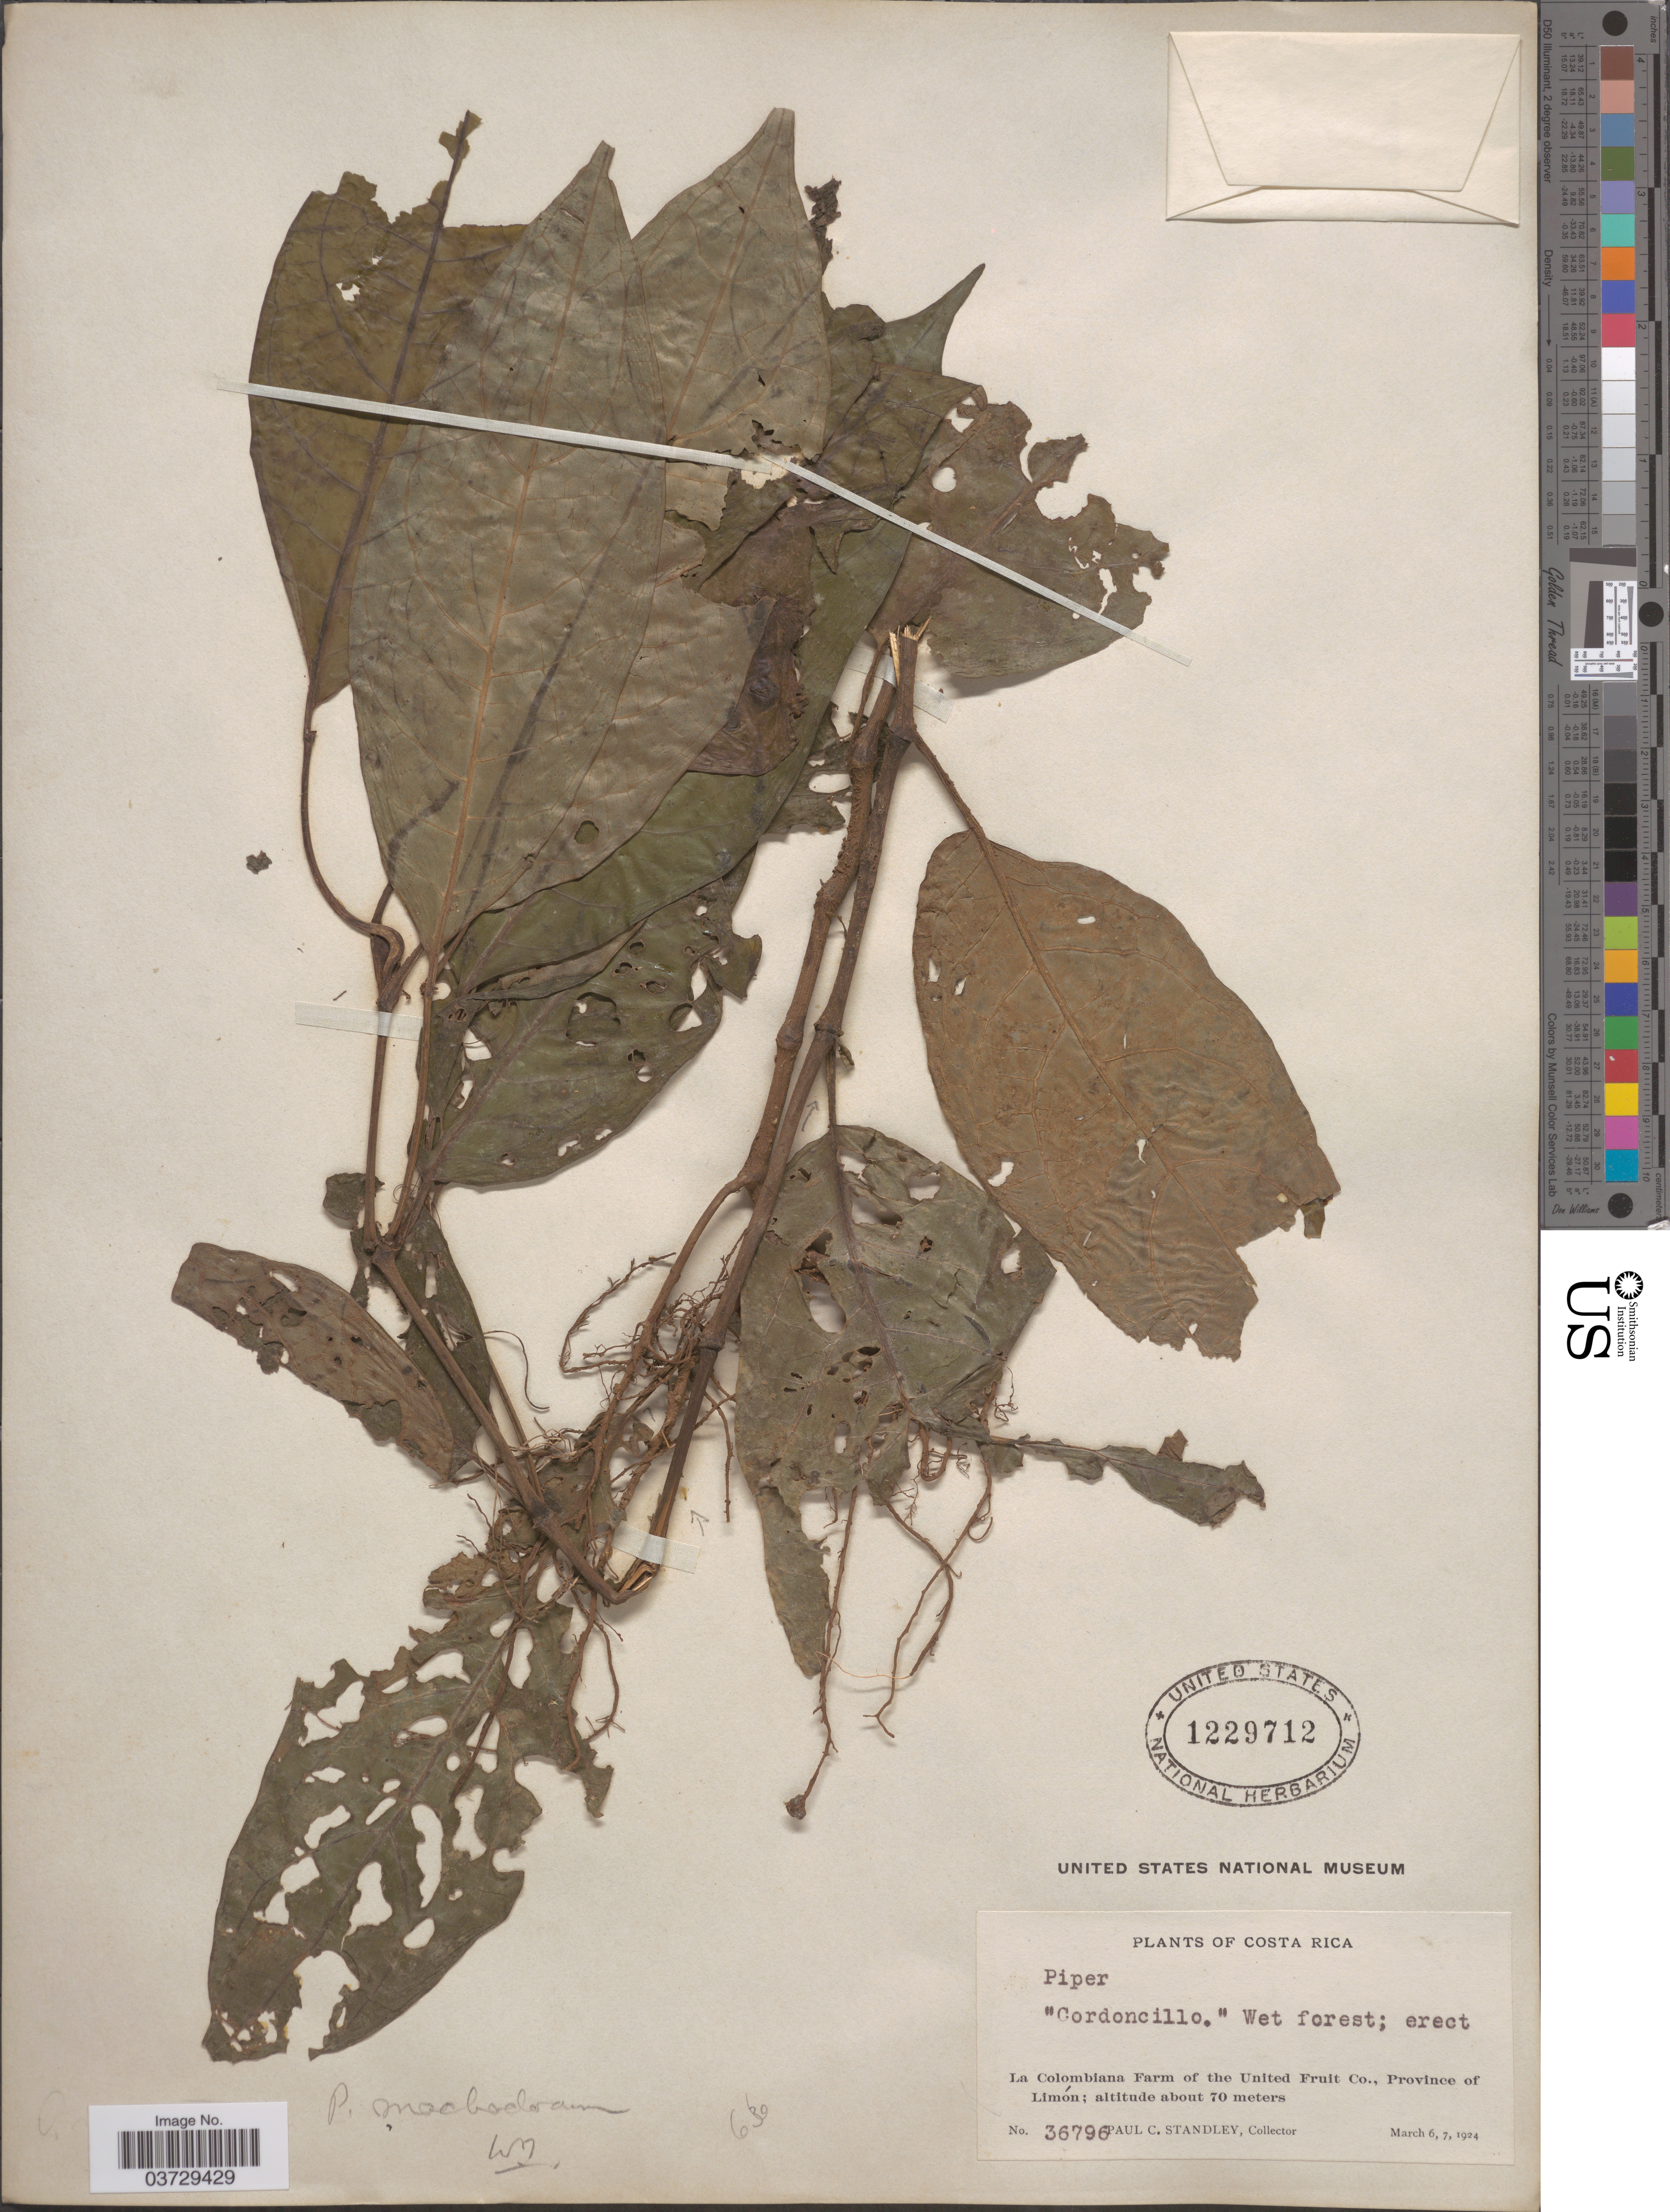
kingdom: Plantae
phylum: Tracheophyta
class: Magnoliopsida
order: Piperales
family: Piperaceae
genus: Piper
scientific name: Piper machadoanum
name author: C. DC.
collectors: P. C. Standley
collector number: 36796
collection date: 1924-03-06/1924-03-07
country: Costa Rica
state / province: Limón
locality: La Colombiana Farm of the United Fruit Co.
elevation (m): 70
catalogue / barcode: US 1229712